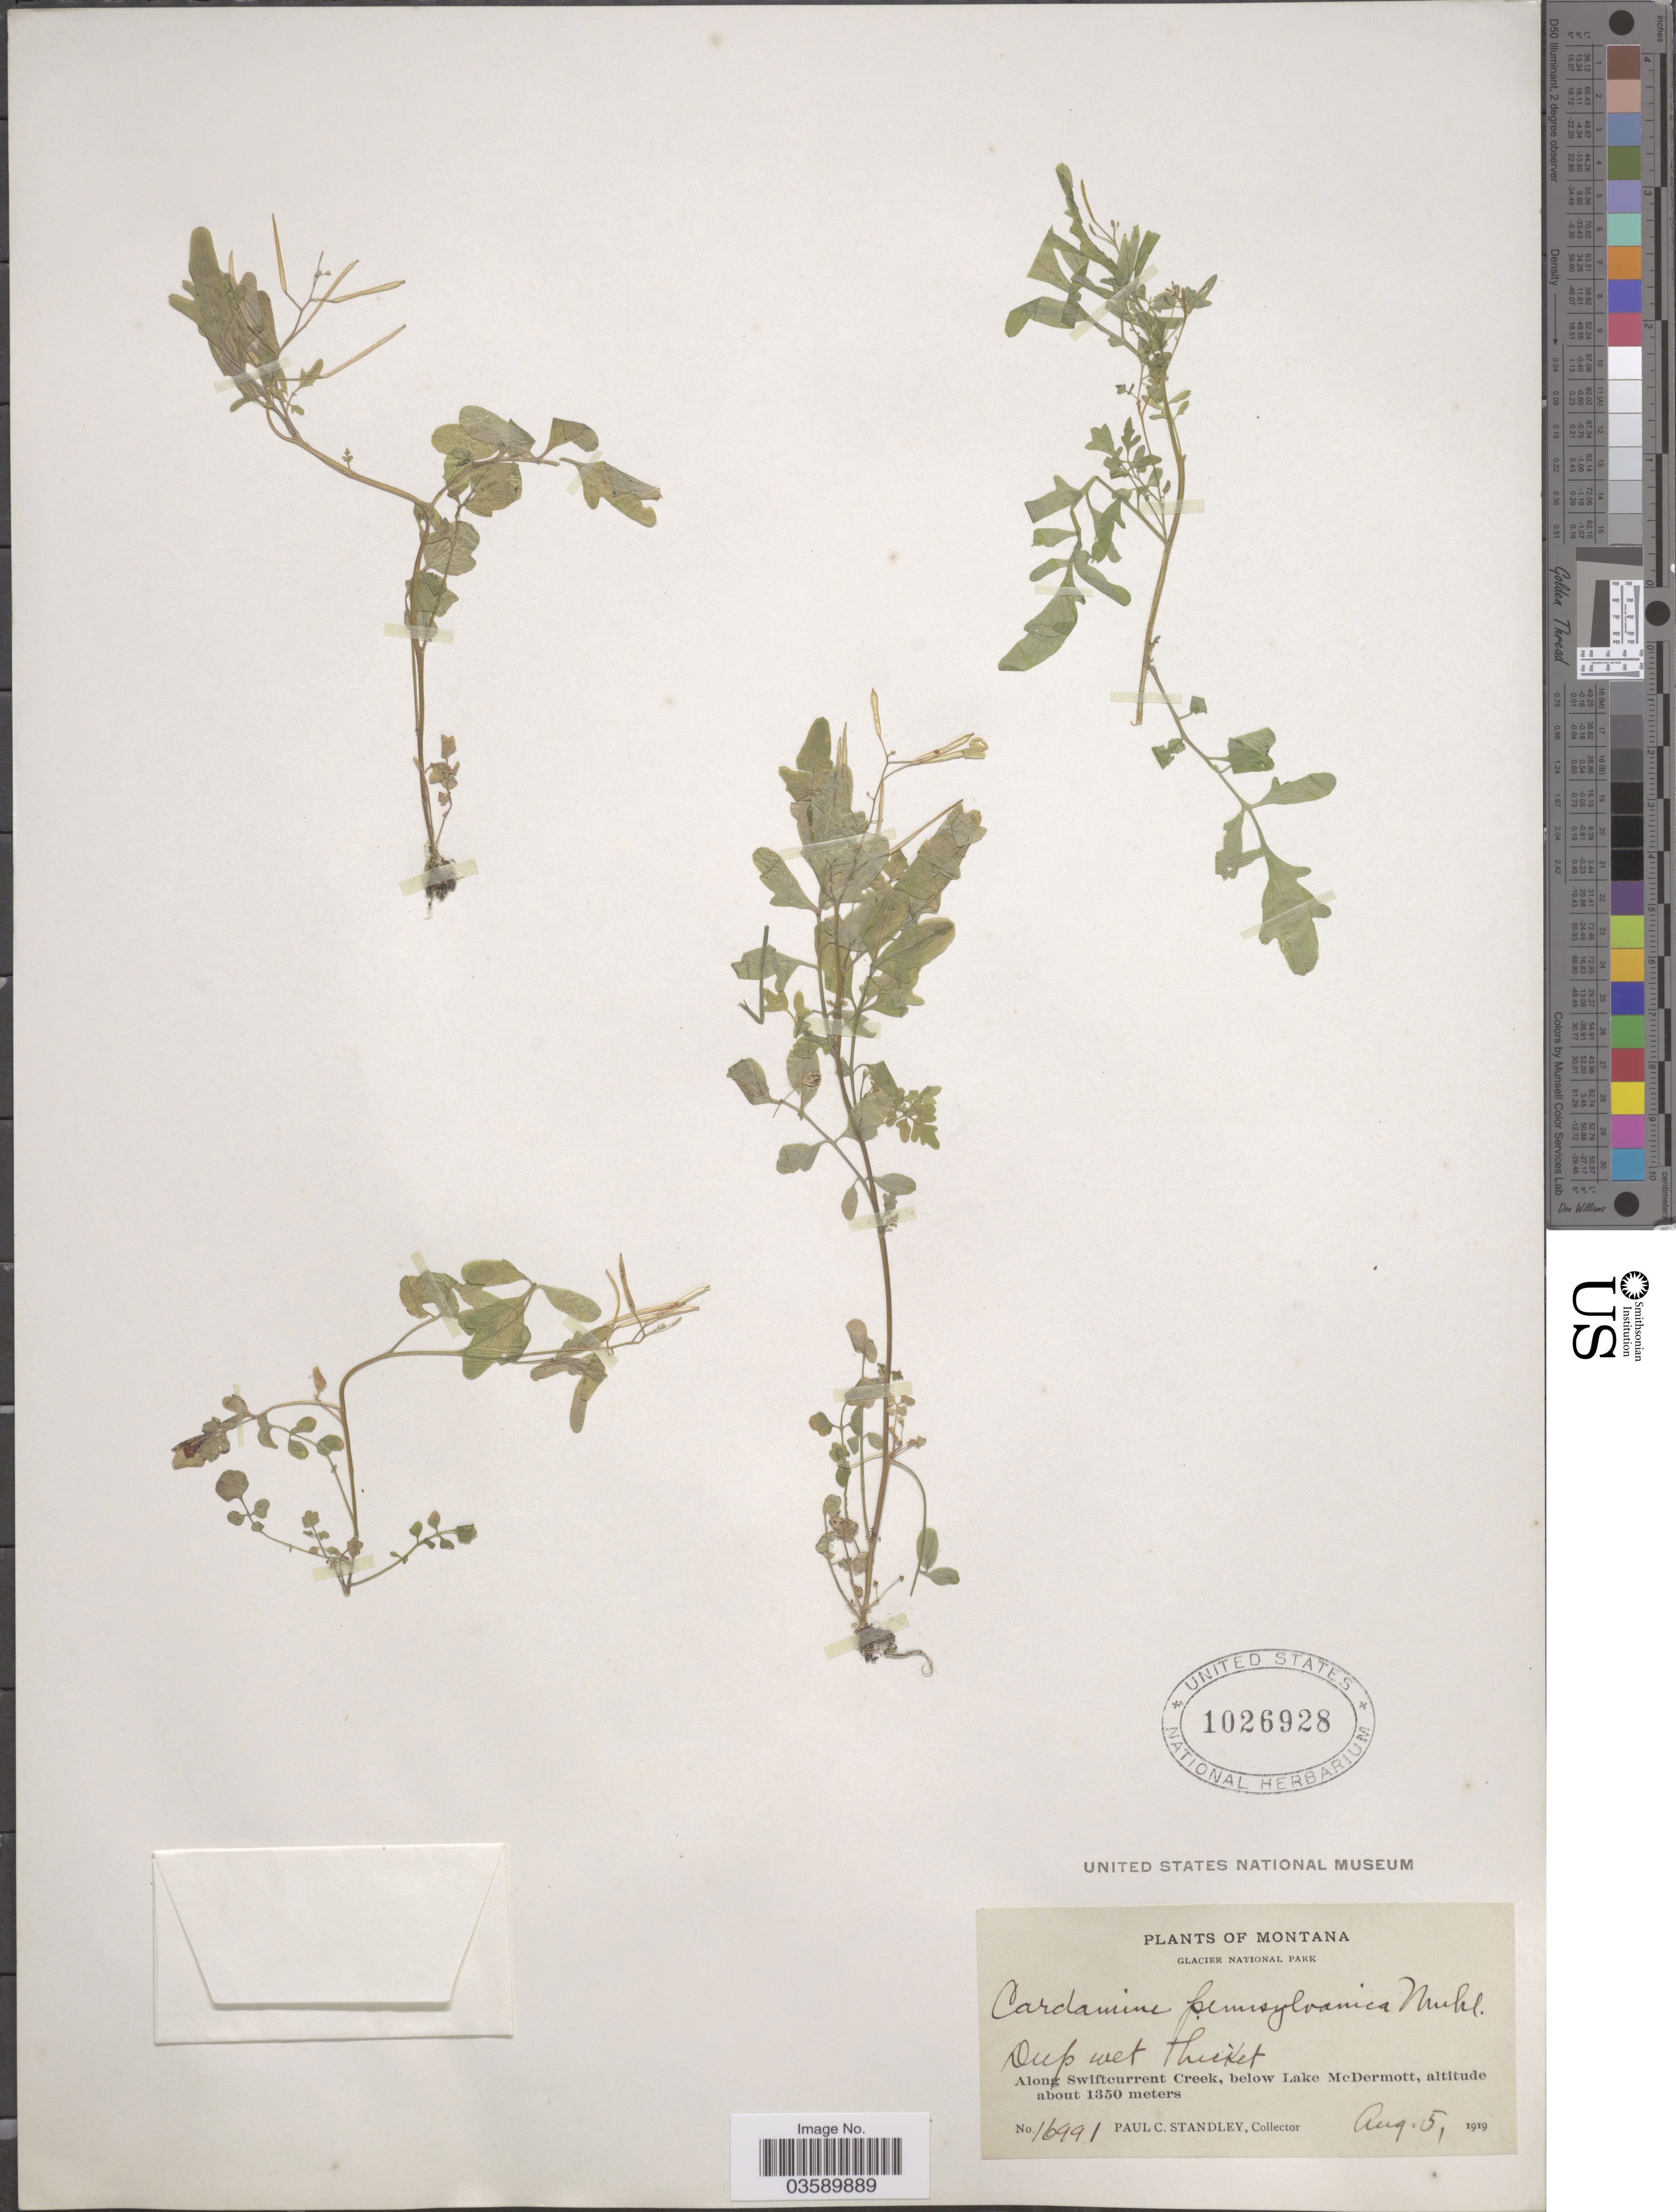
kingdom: Plantae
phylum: Tracheophyta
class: Magnoliopsida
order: Brassicales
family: Brassicaceae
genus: Cardamine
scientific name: Cardamine pensylvanica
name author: Muhl. ex Willd.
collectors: P. C. Standley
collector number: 16991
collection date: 1919-08-05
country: United States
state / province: Montana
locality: Glacier National Park. Along Swiftcurrent Creek, below Lake McDermott.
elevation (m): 1350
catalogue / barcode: US 1026928